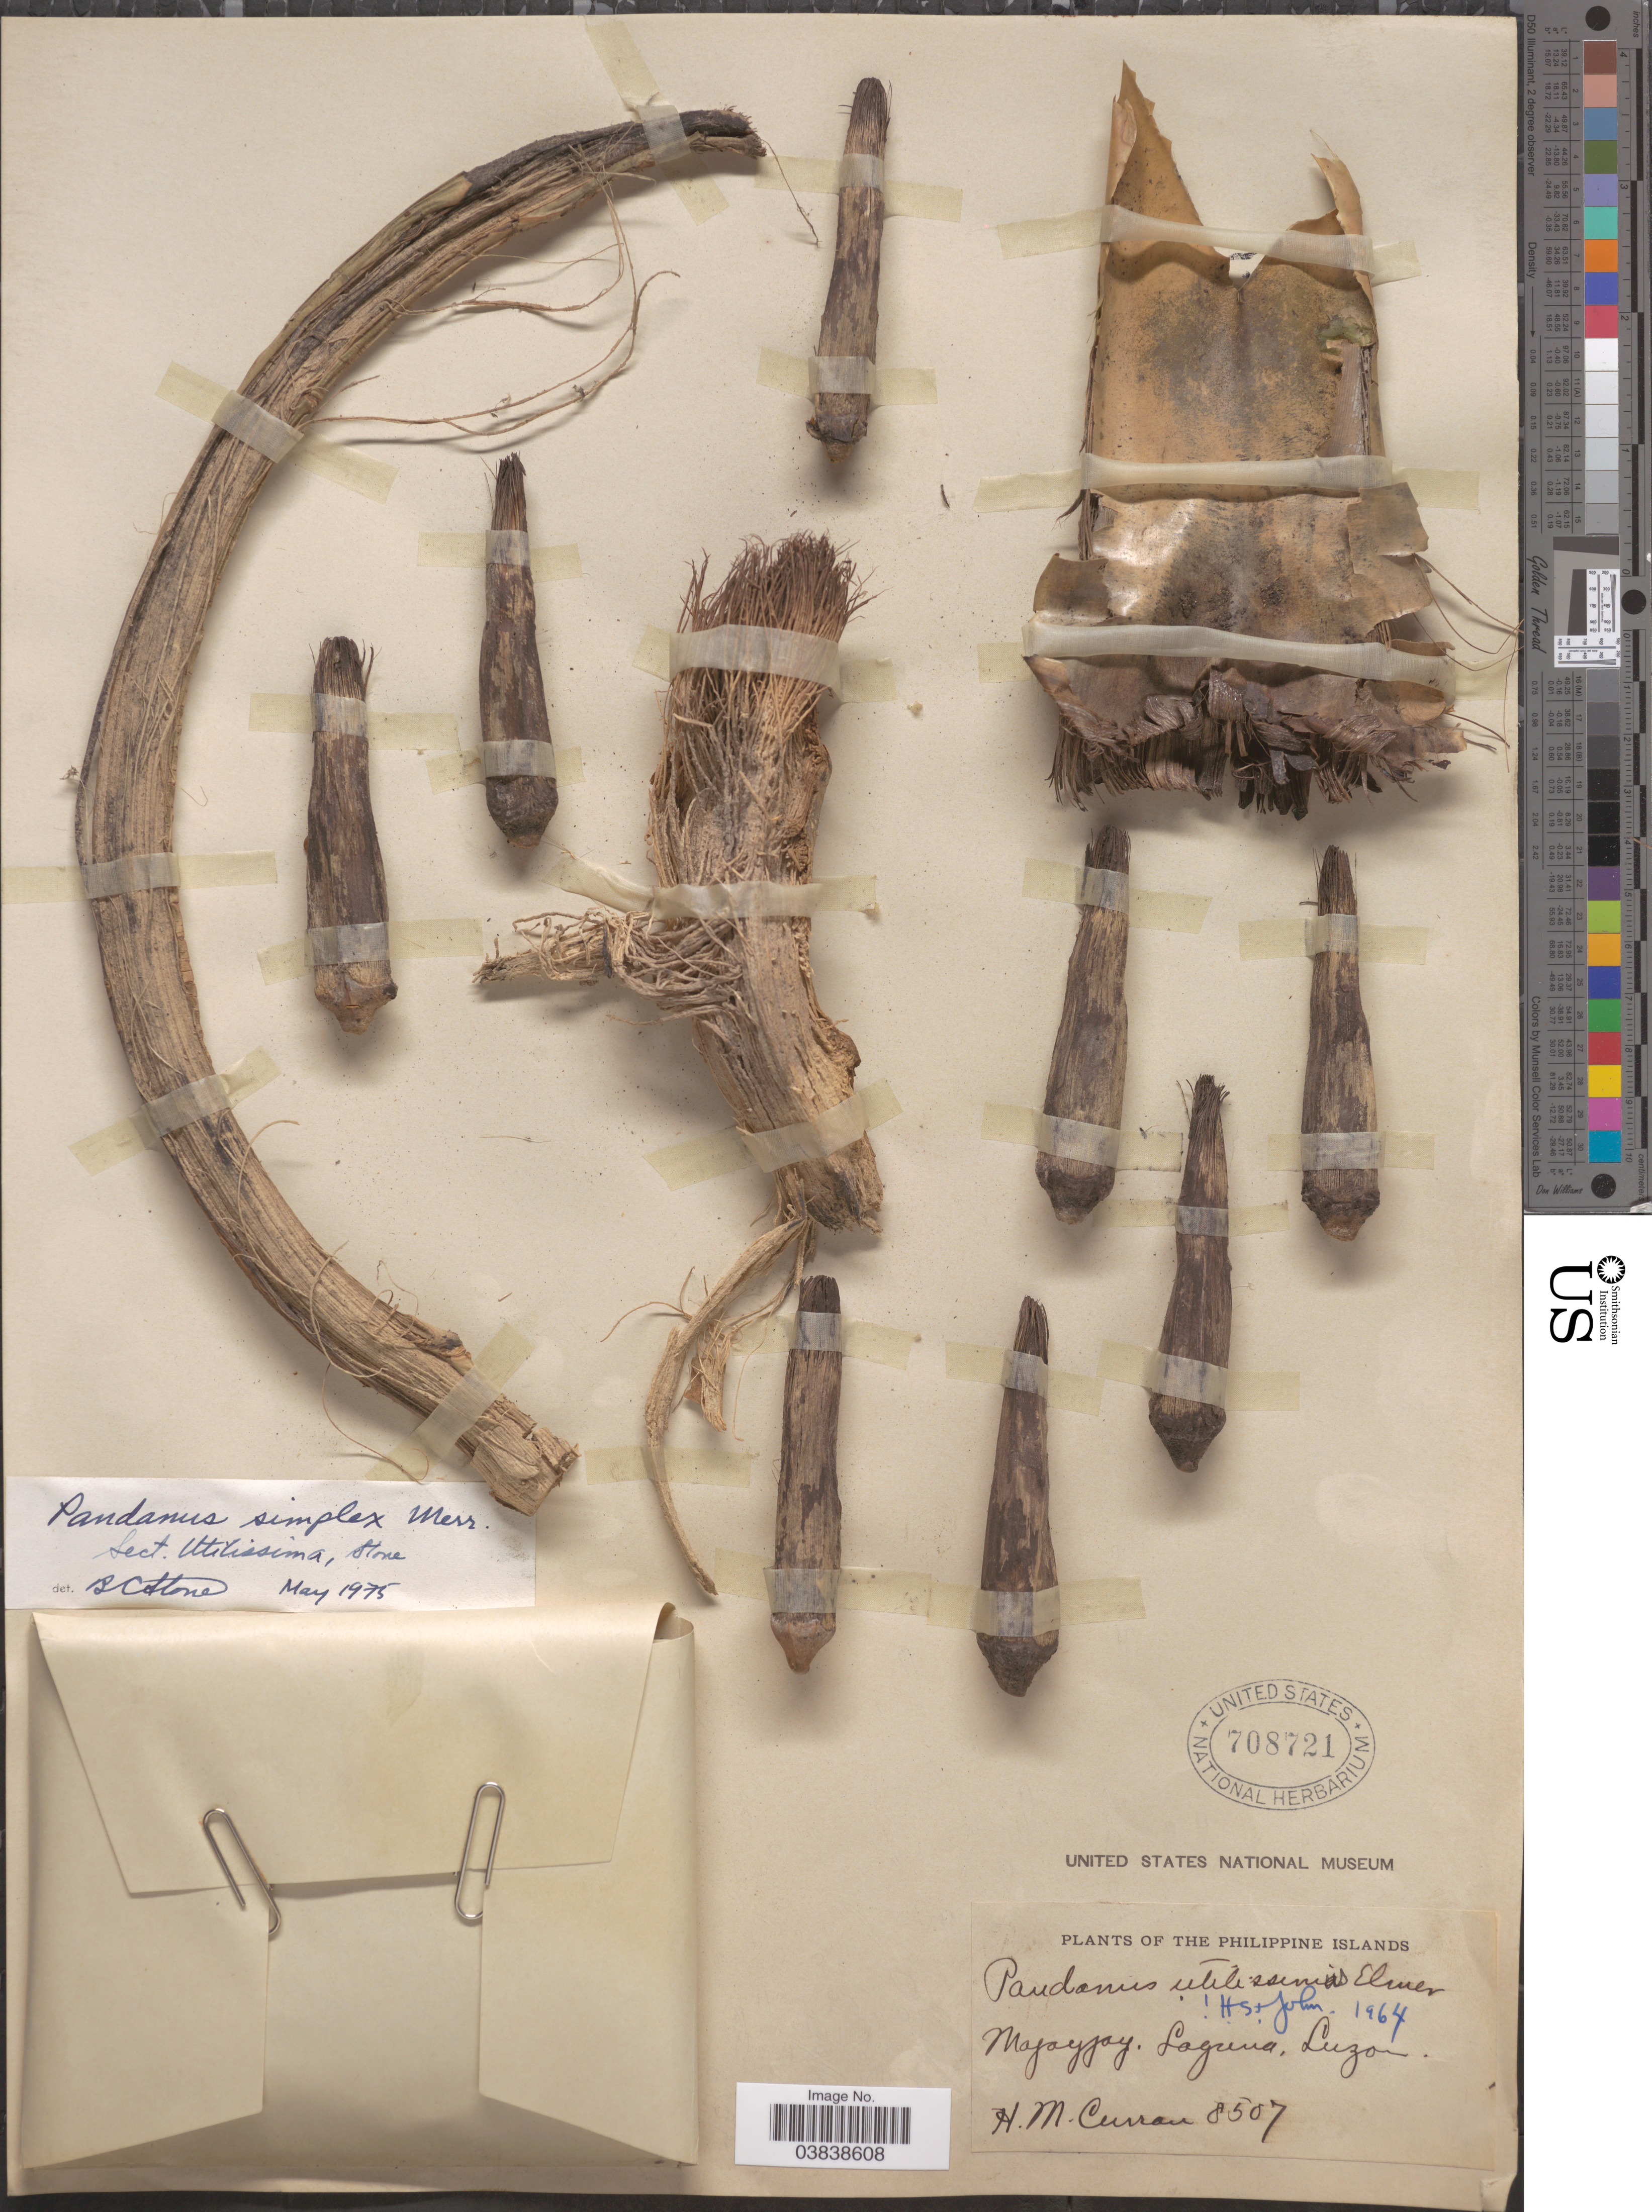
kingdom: Plantae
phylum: Tracheophyta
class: Liliopsida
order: Pandanales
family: Pandanaceae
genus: Pandanus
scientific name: Pandanus simplex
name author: Merr.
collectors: H. M. Curran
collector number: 8507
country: Philippines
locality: Majayjay, Laguna, Luzon.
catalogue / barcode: US 708721